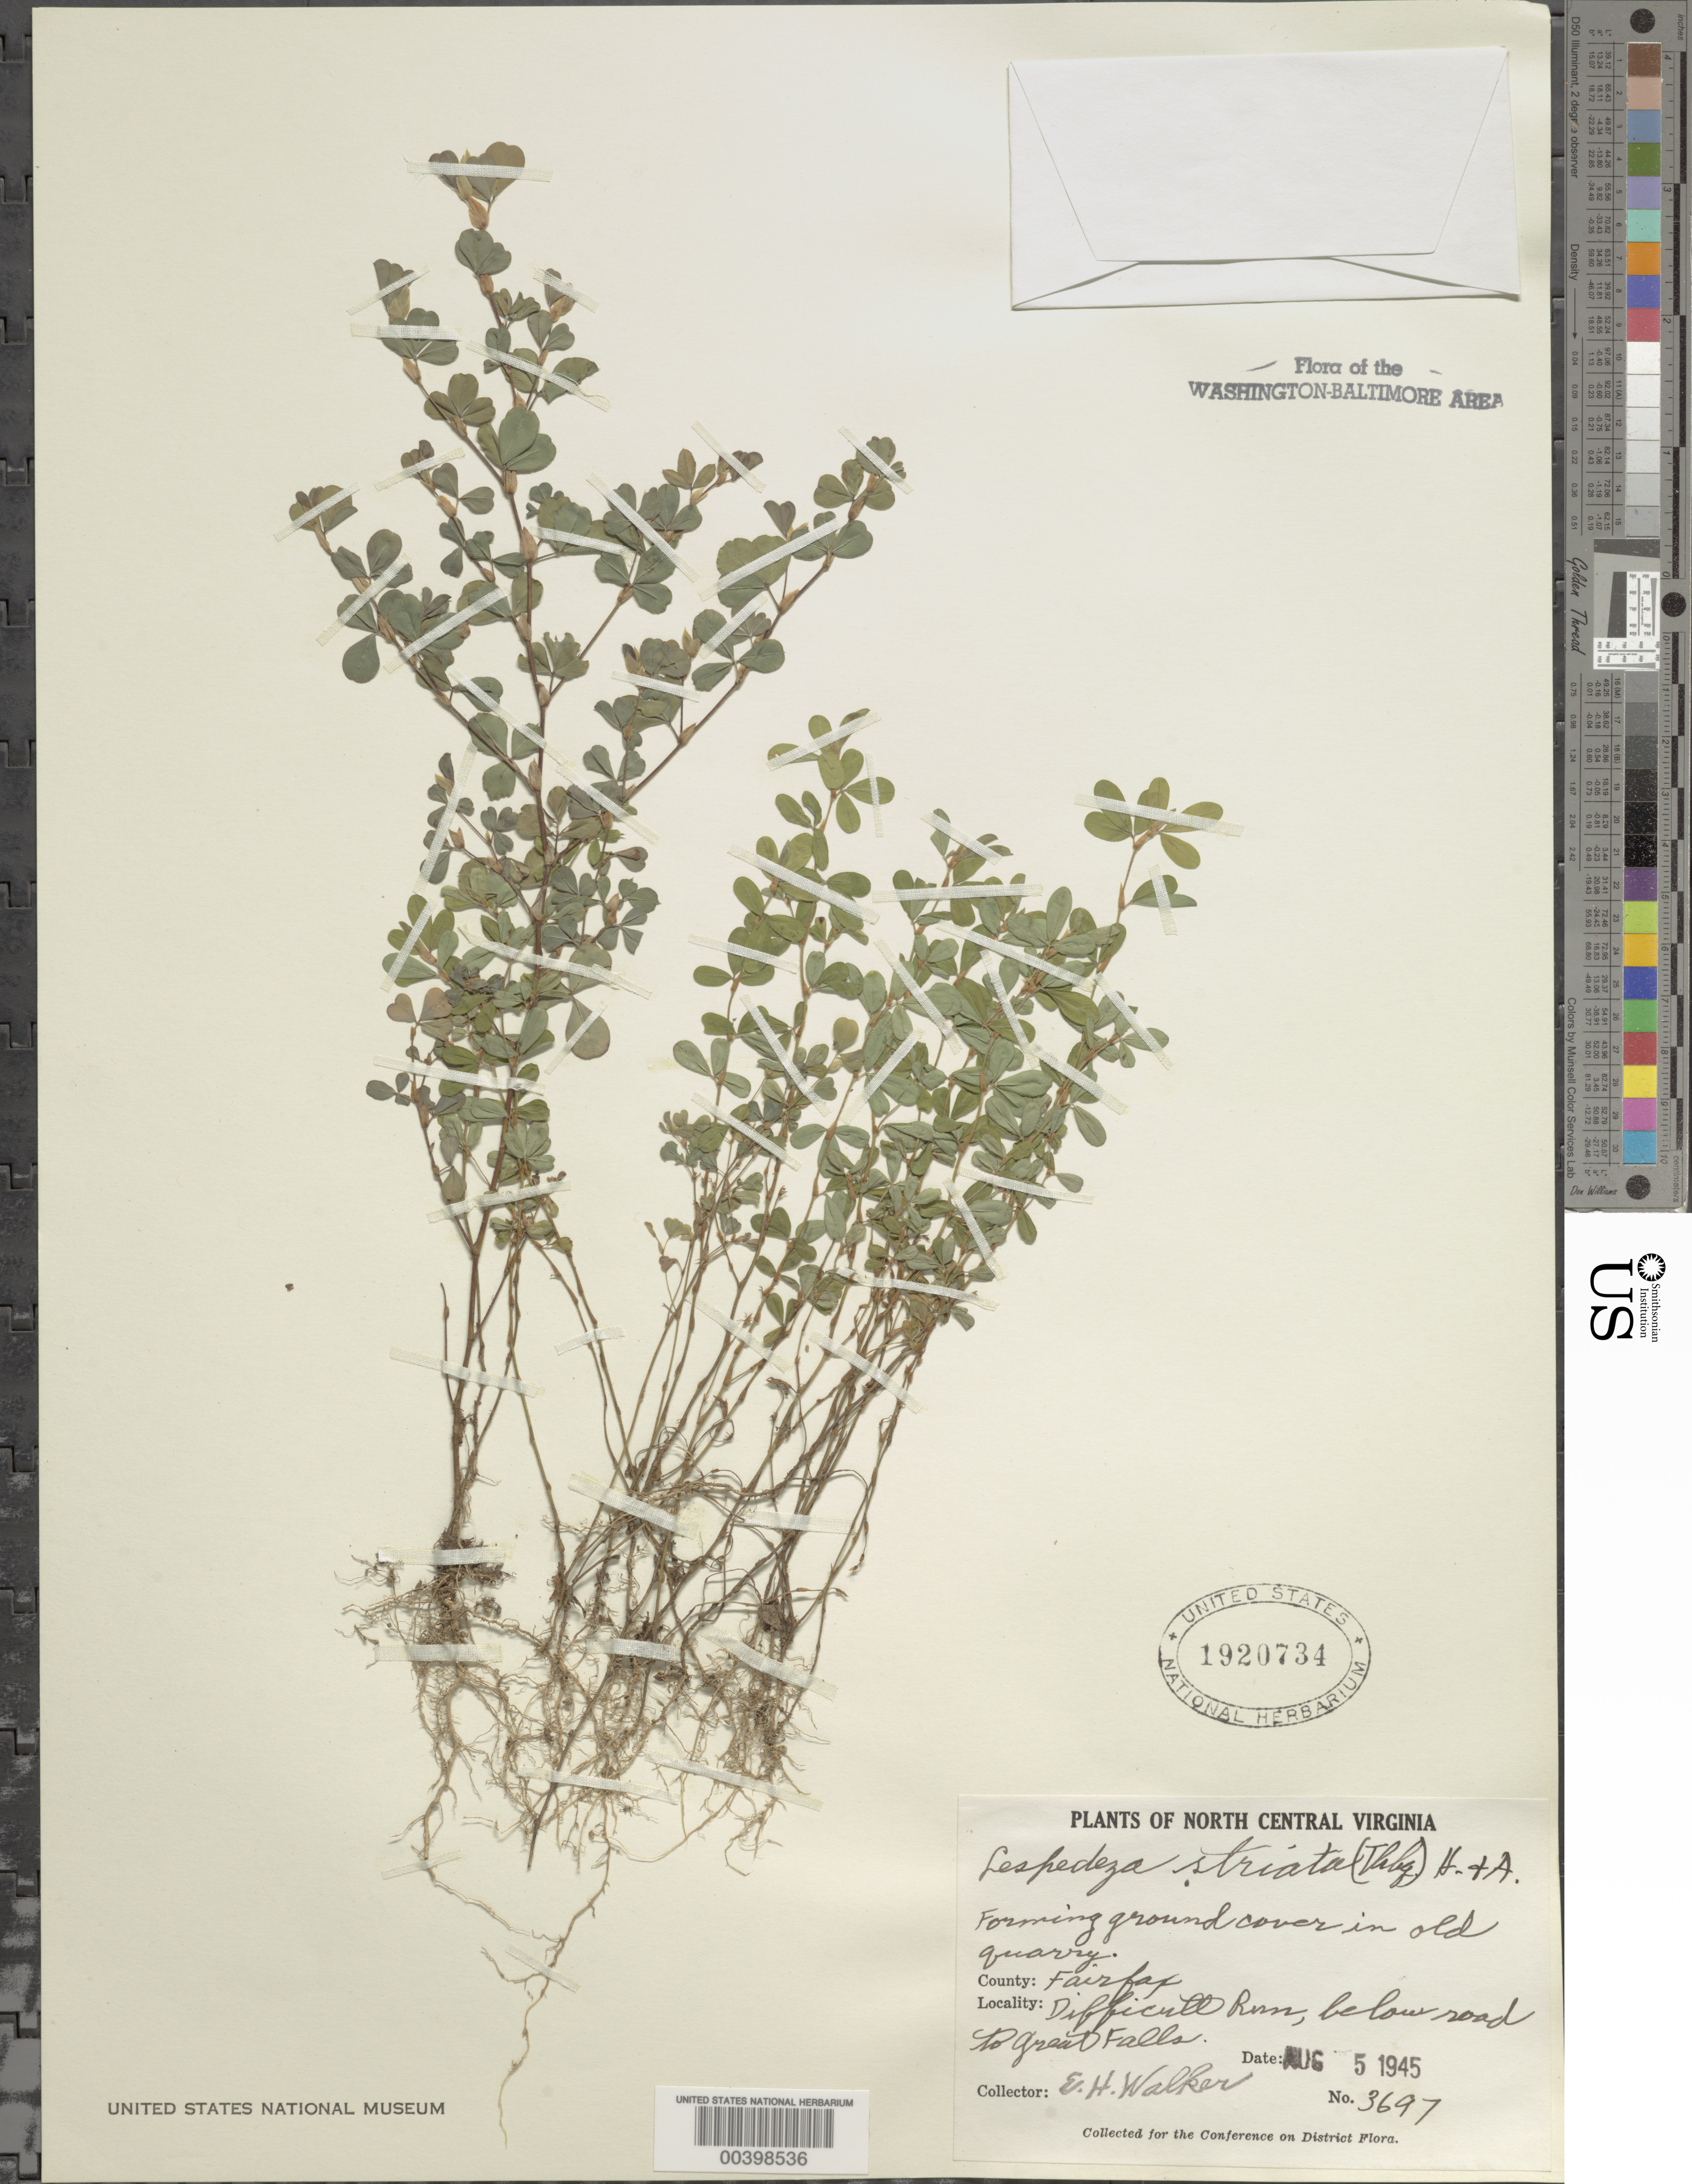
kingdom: Plantae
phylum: Tracheophyta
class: Magnoliopsida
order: Fabales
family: Fabaceae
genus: Kummerowia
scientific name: Kummerowia striata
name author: (Thunb.) Schindl.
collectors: E. H. Walker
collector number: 3697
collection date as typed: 05 Aug 1945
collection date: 1945-08-05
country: United States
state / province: Virginia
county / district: Fairfax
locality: Difficult Run C. and O. Canal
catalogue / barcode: US 1920734